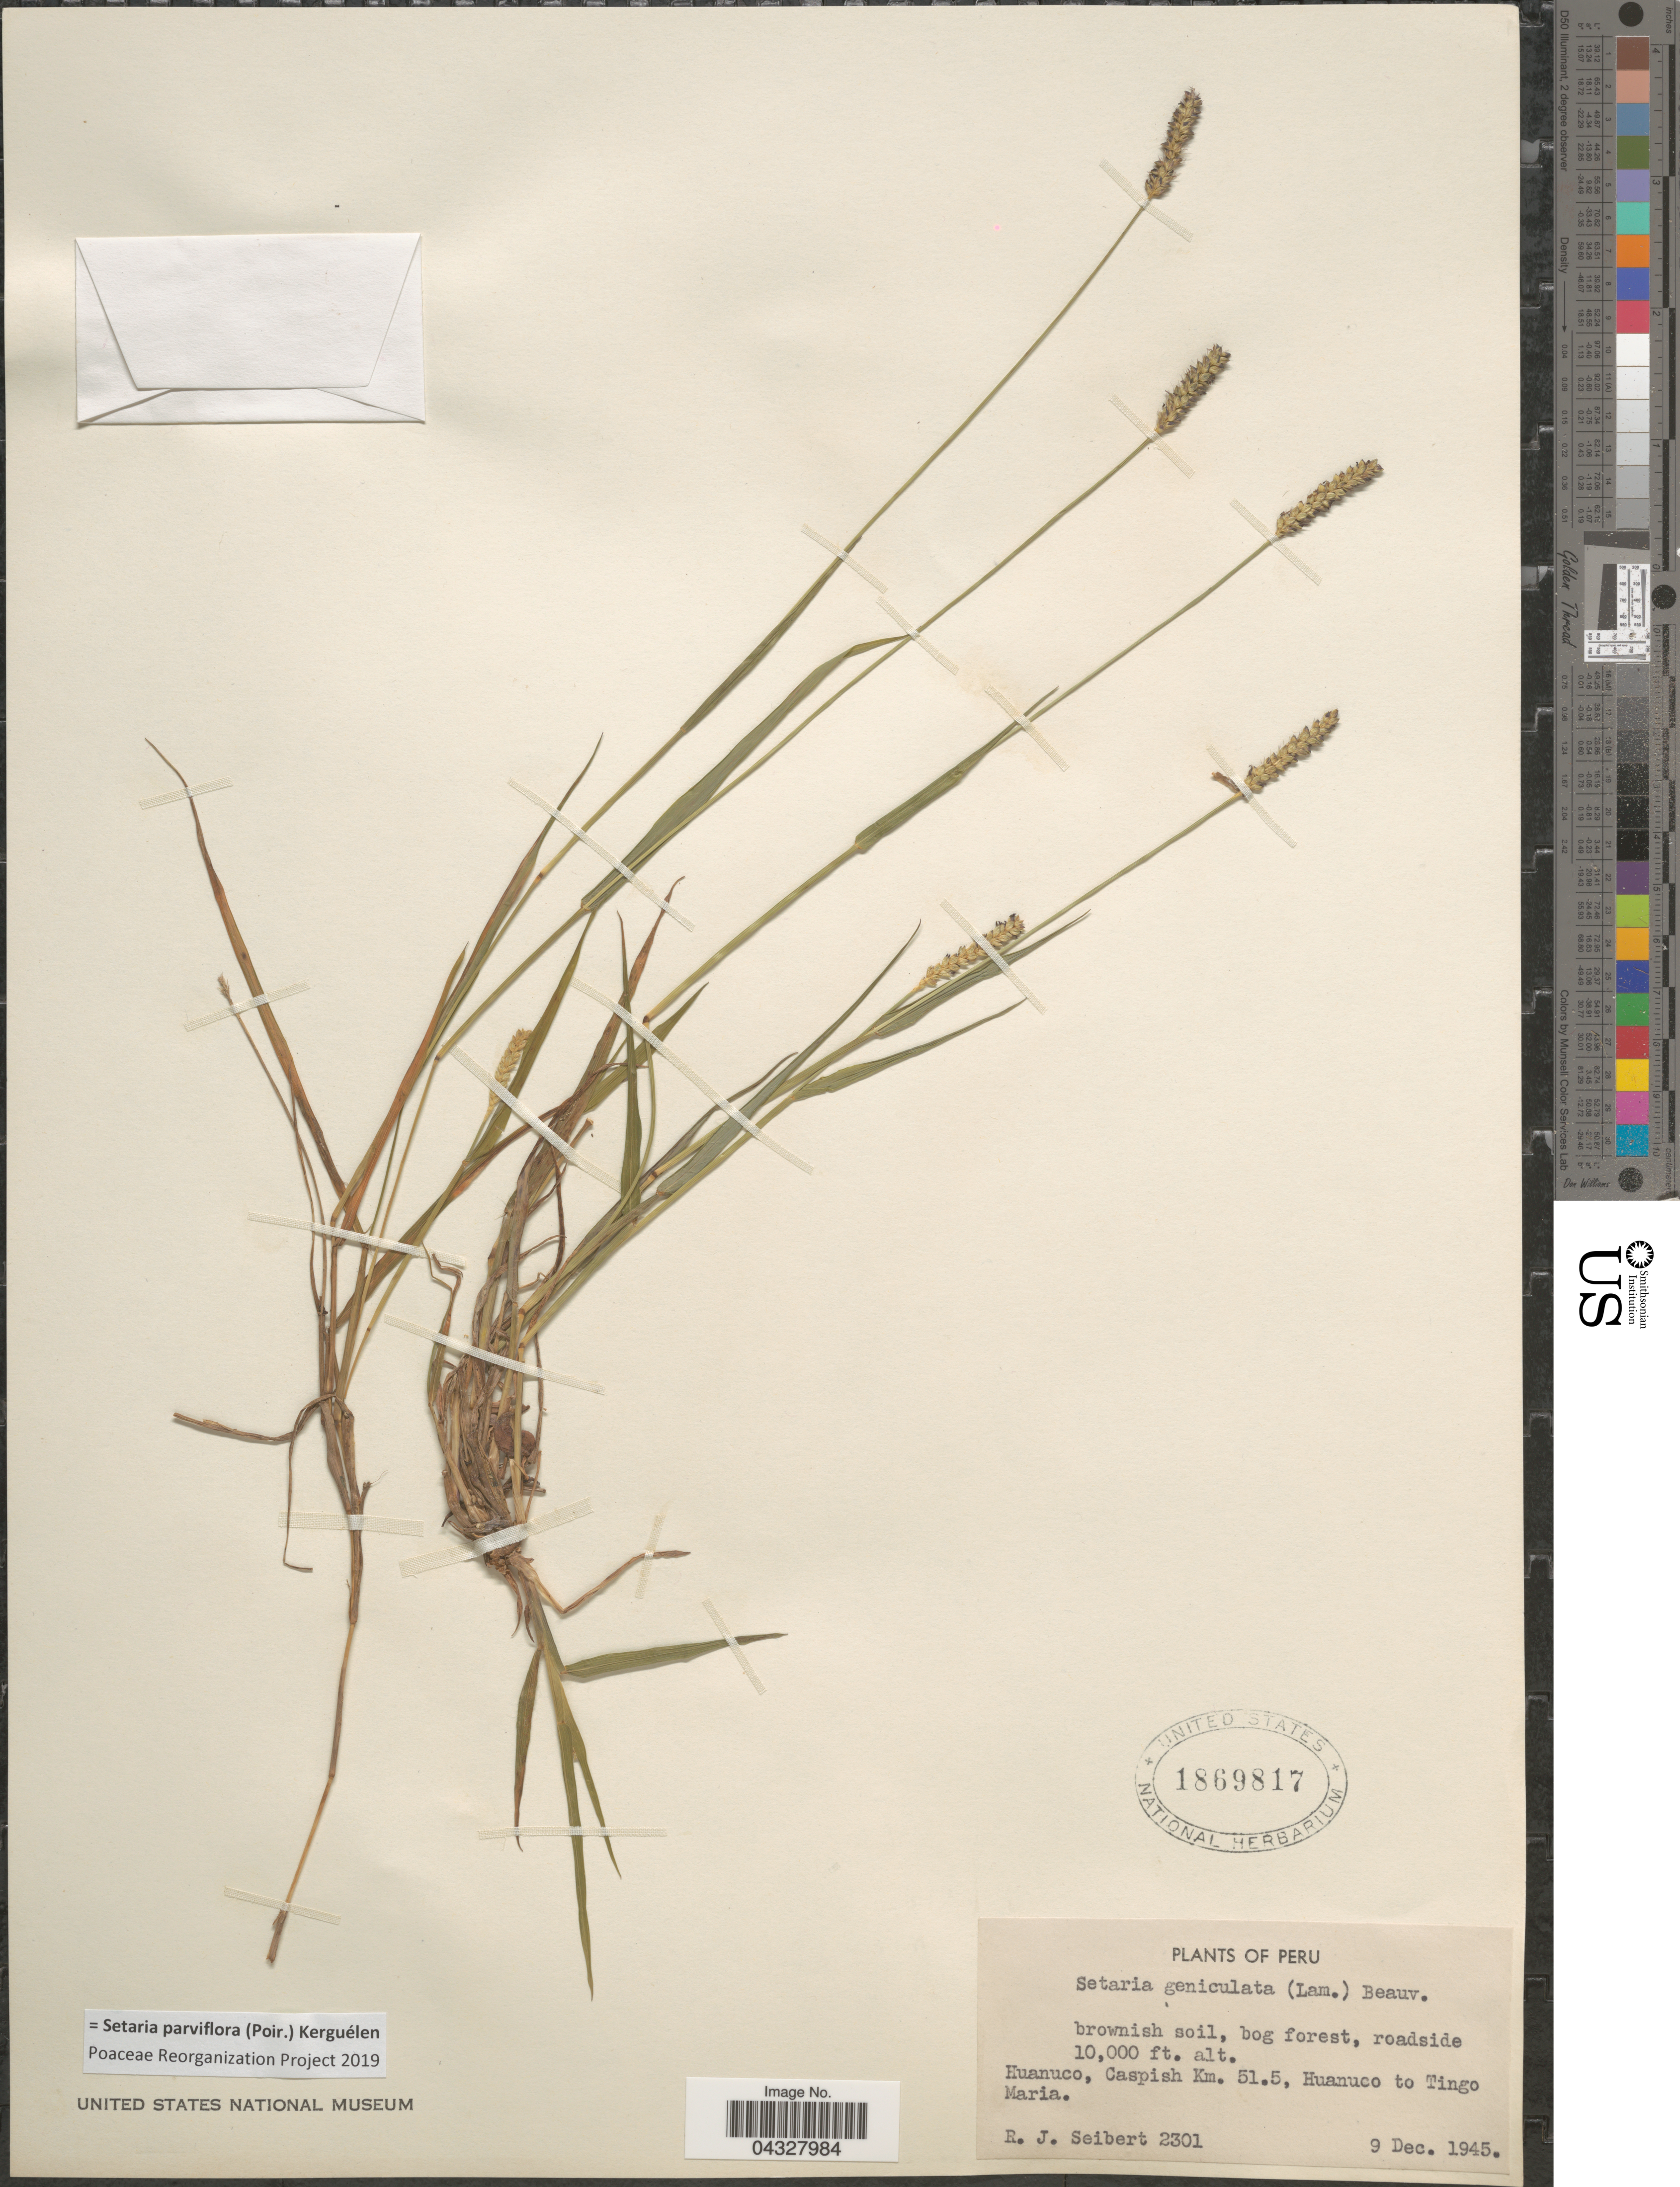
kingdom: Plantae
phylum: Tracheophyta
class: Liliopsida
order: Poales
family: Poaceae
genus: Setaria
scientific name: Setaria parviflora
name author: (Poir.) Kerguélen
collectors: R. J. Seibert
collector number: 2301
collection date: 1945-12-09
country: Peru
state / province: Huánuco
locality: Caspish Km. 51.5, Huanuco to Tingo Maria.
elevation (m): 3048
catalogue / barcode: US 1869817